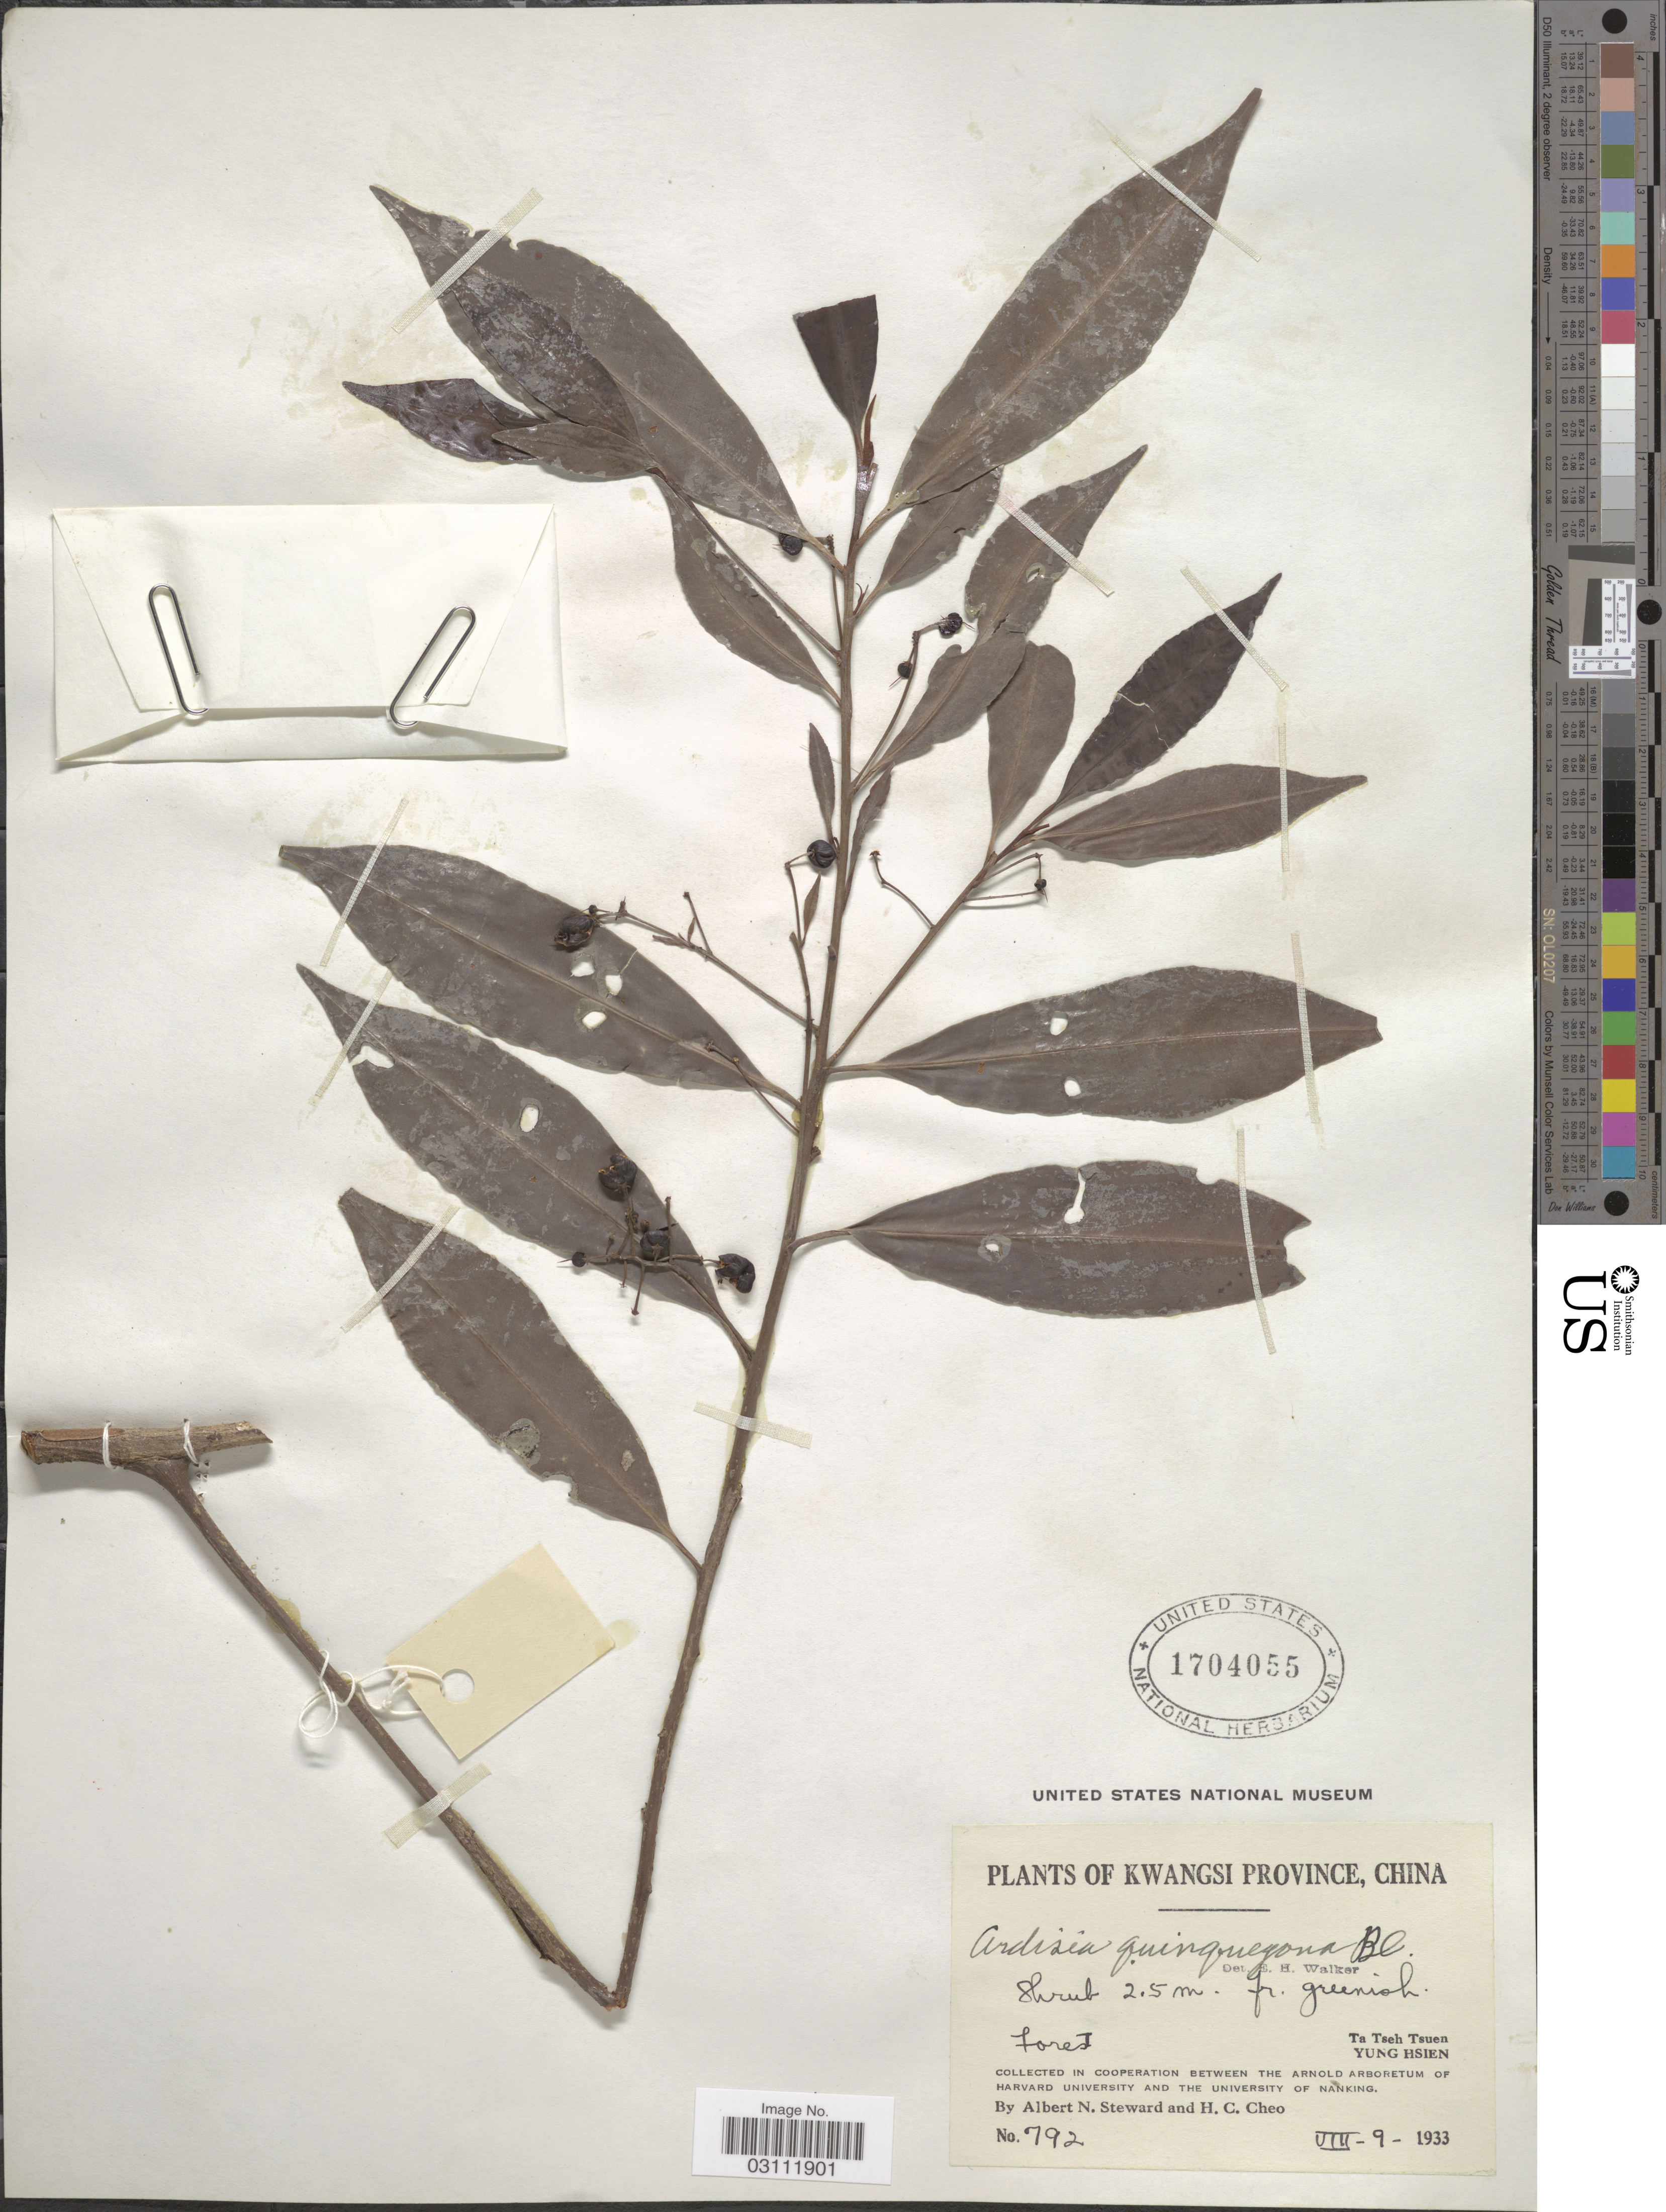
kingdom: Plantae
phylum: Tracheophyta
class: Magnoliopsida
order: Ericales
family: Primulaceae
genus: Ardisia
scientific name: Ardisia quinquegona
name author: Blume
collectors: A. N. Steward & H. Cheo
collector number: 792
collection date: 1933-08-09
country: China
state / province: Guangxi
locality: Kwangsi Province. Ta Tseh Tsuen Yung Hsien.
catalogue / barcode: US 1704055